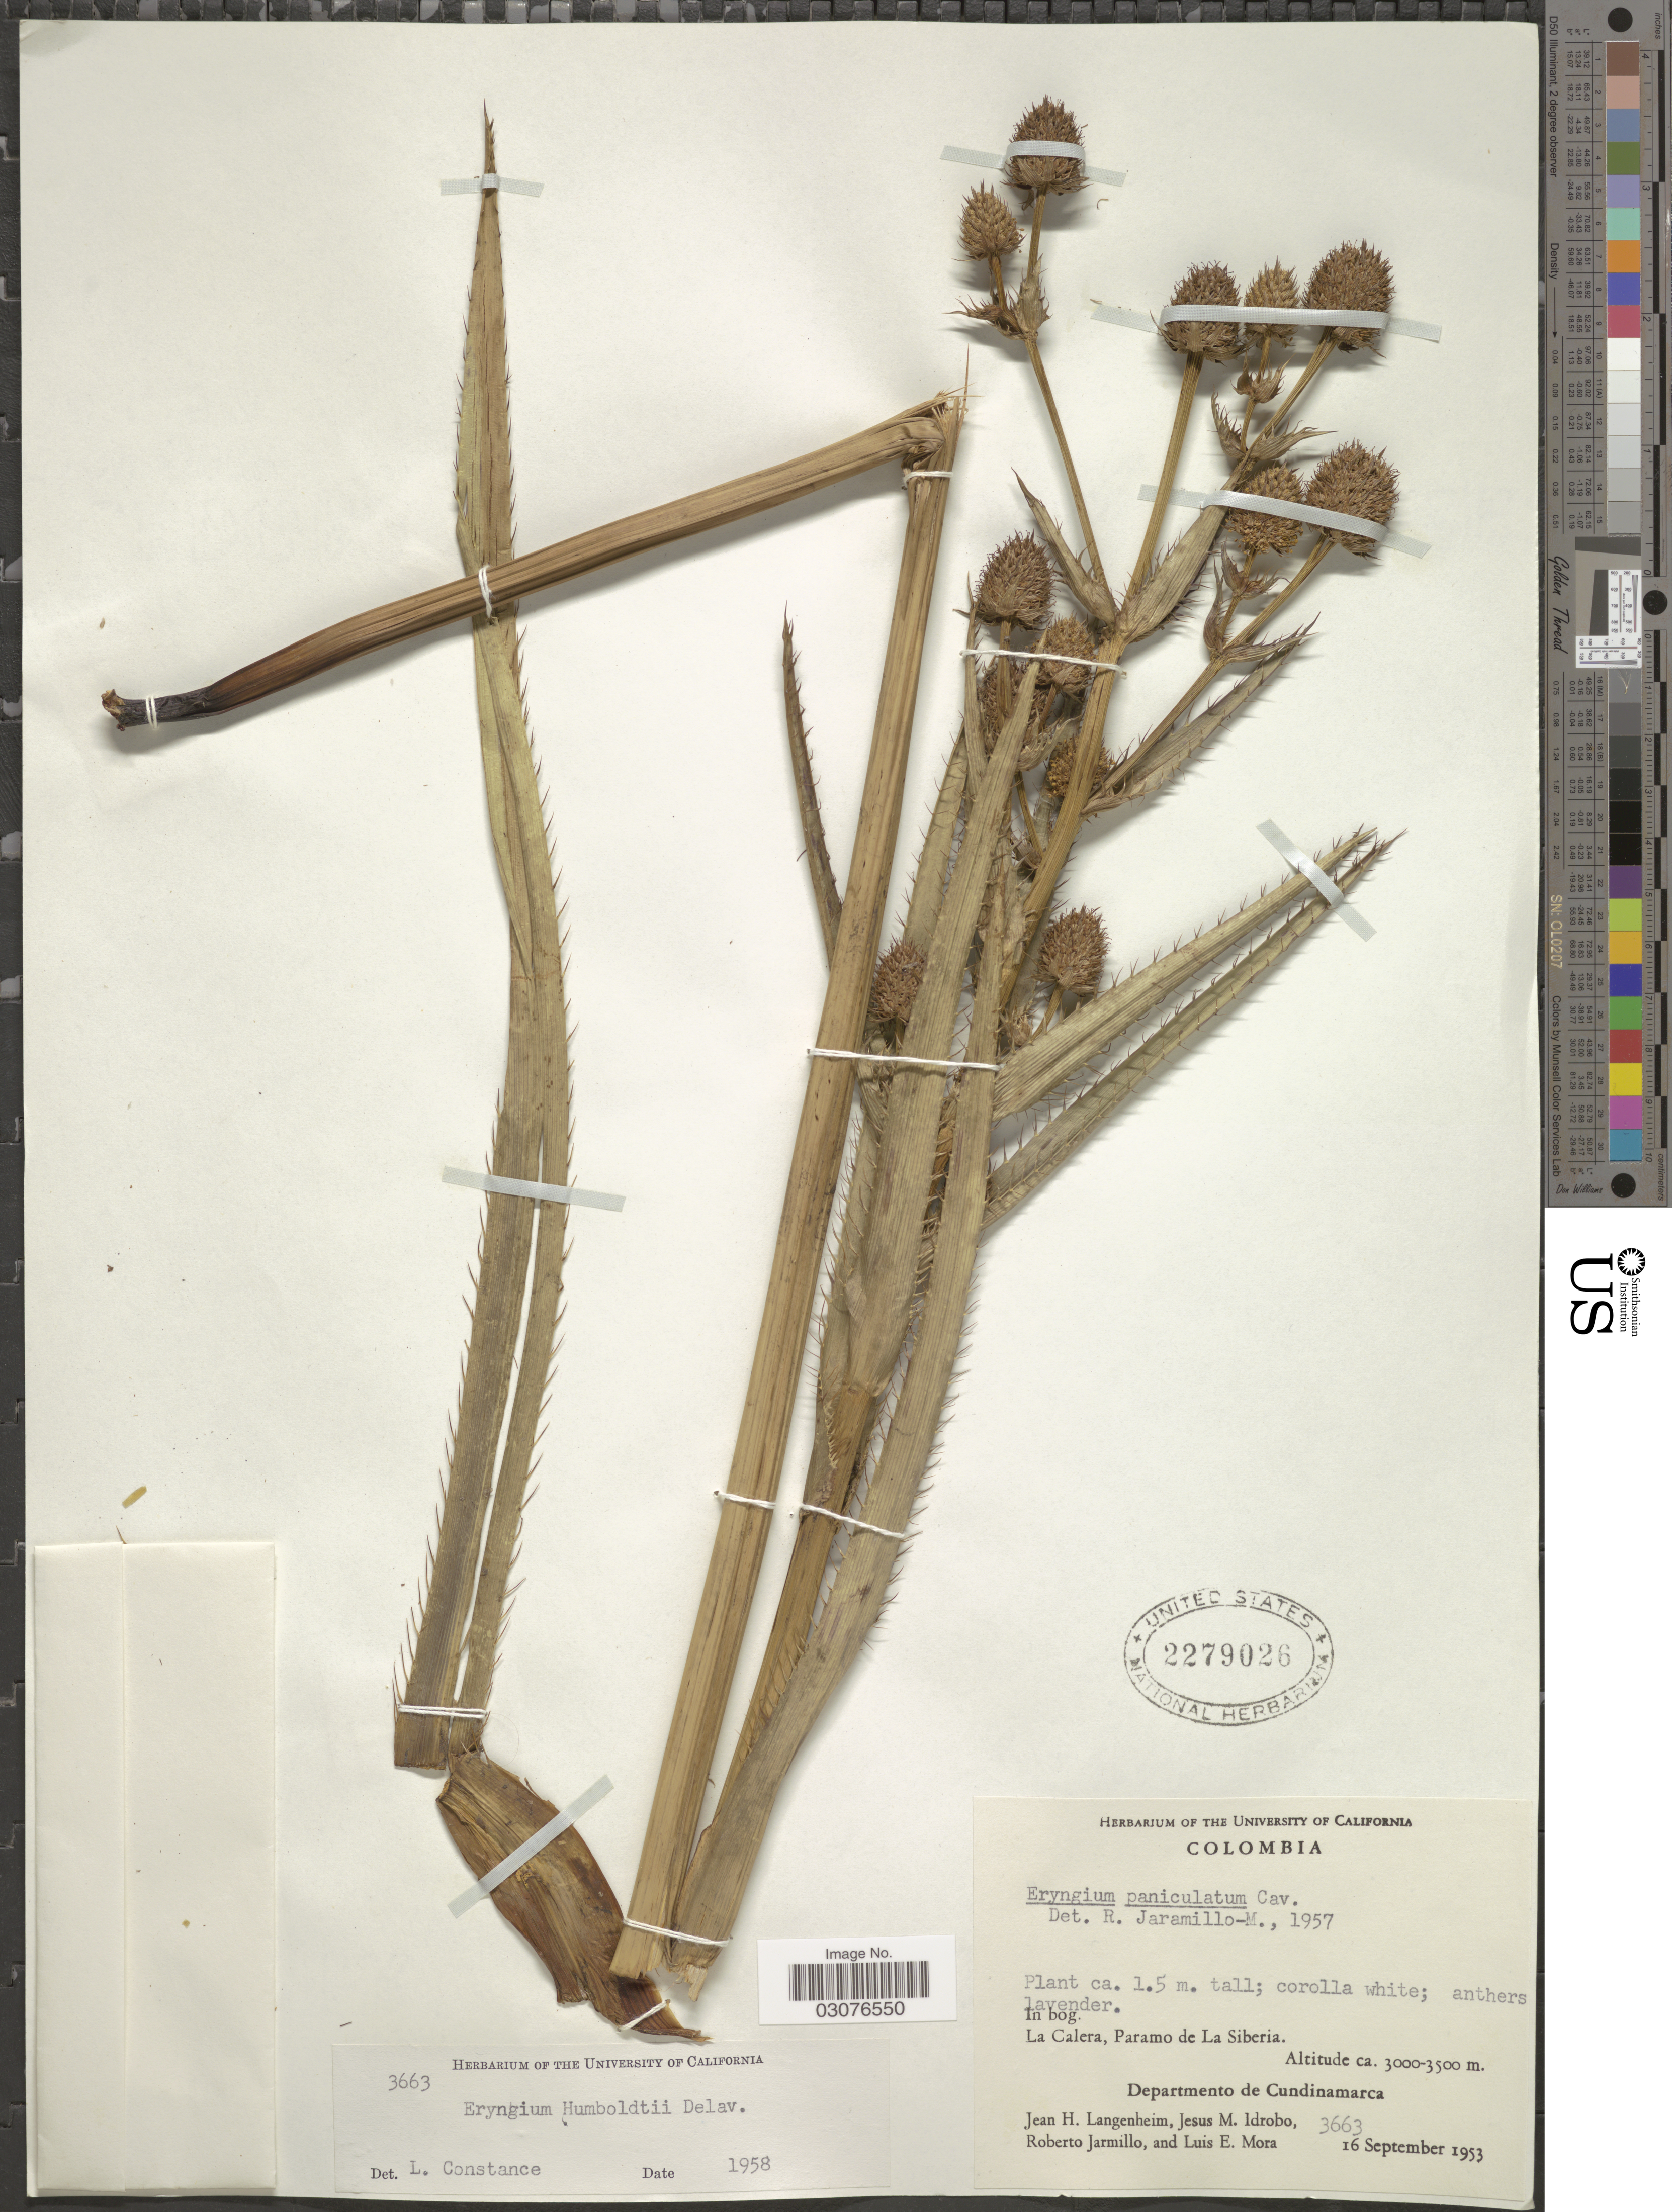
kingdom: Plantae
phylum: Tracheophyta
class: Magnoliopsida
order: Apiales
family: Apiaceae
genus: Eryngium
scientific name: Eryngium humboldtii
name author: F. Delaroche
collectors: J. H. Langenheim, J. M. Idrobo, R. Jarmillo & L. E. Mora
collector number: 3663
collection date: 1953-09-16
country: Colombia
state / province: Cundinamarca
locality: La Calera, Paramo de La Siberia. Departamento de Cundinamarca.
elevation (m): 3000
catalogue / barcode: US 2279026